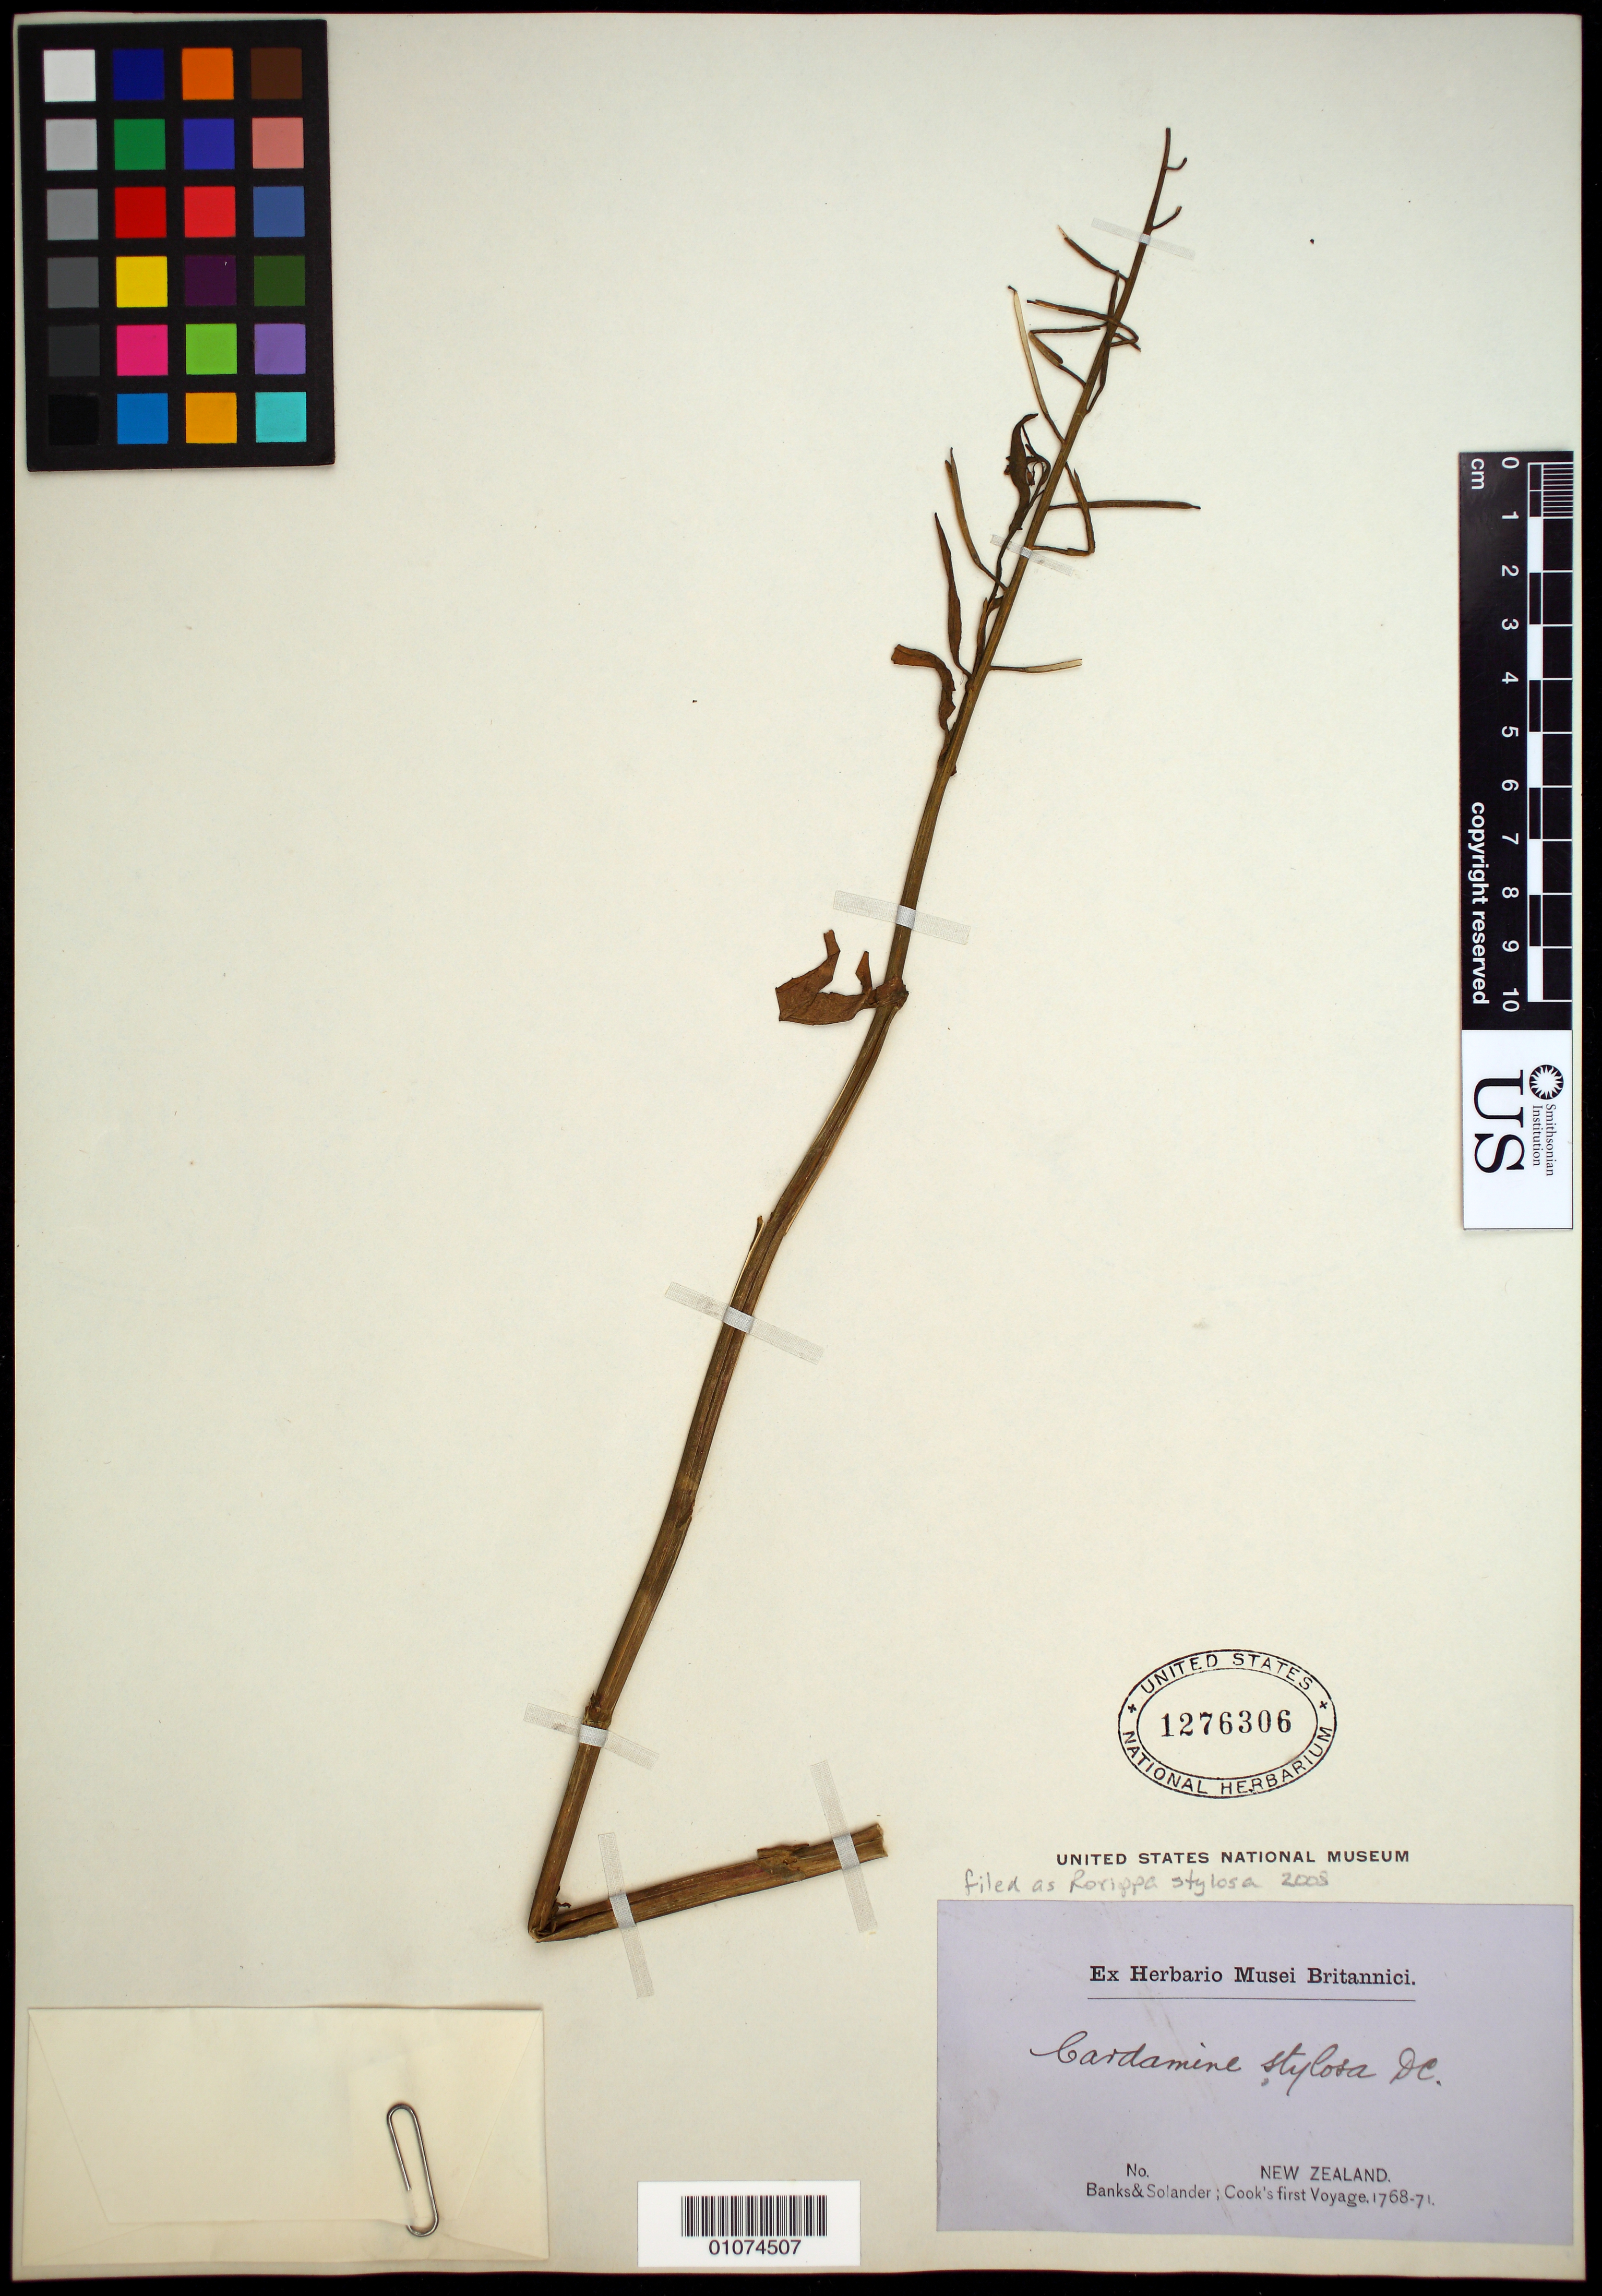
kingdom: Plantae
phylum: Tracheophyta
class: Magnoliopsida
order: Brassicales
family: Brassicaceae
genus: Rorippa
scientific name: Rorippa gigantea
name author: (Hook.) Garn.-Jones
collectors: J. Banks & D. C. Solander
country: New Zealand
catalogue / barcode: US 1276306